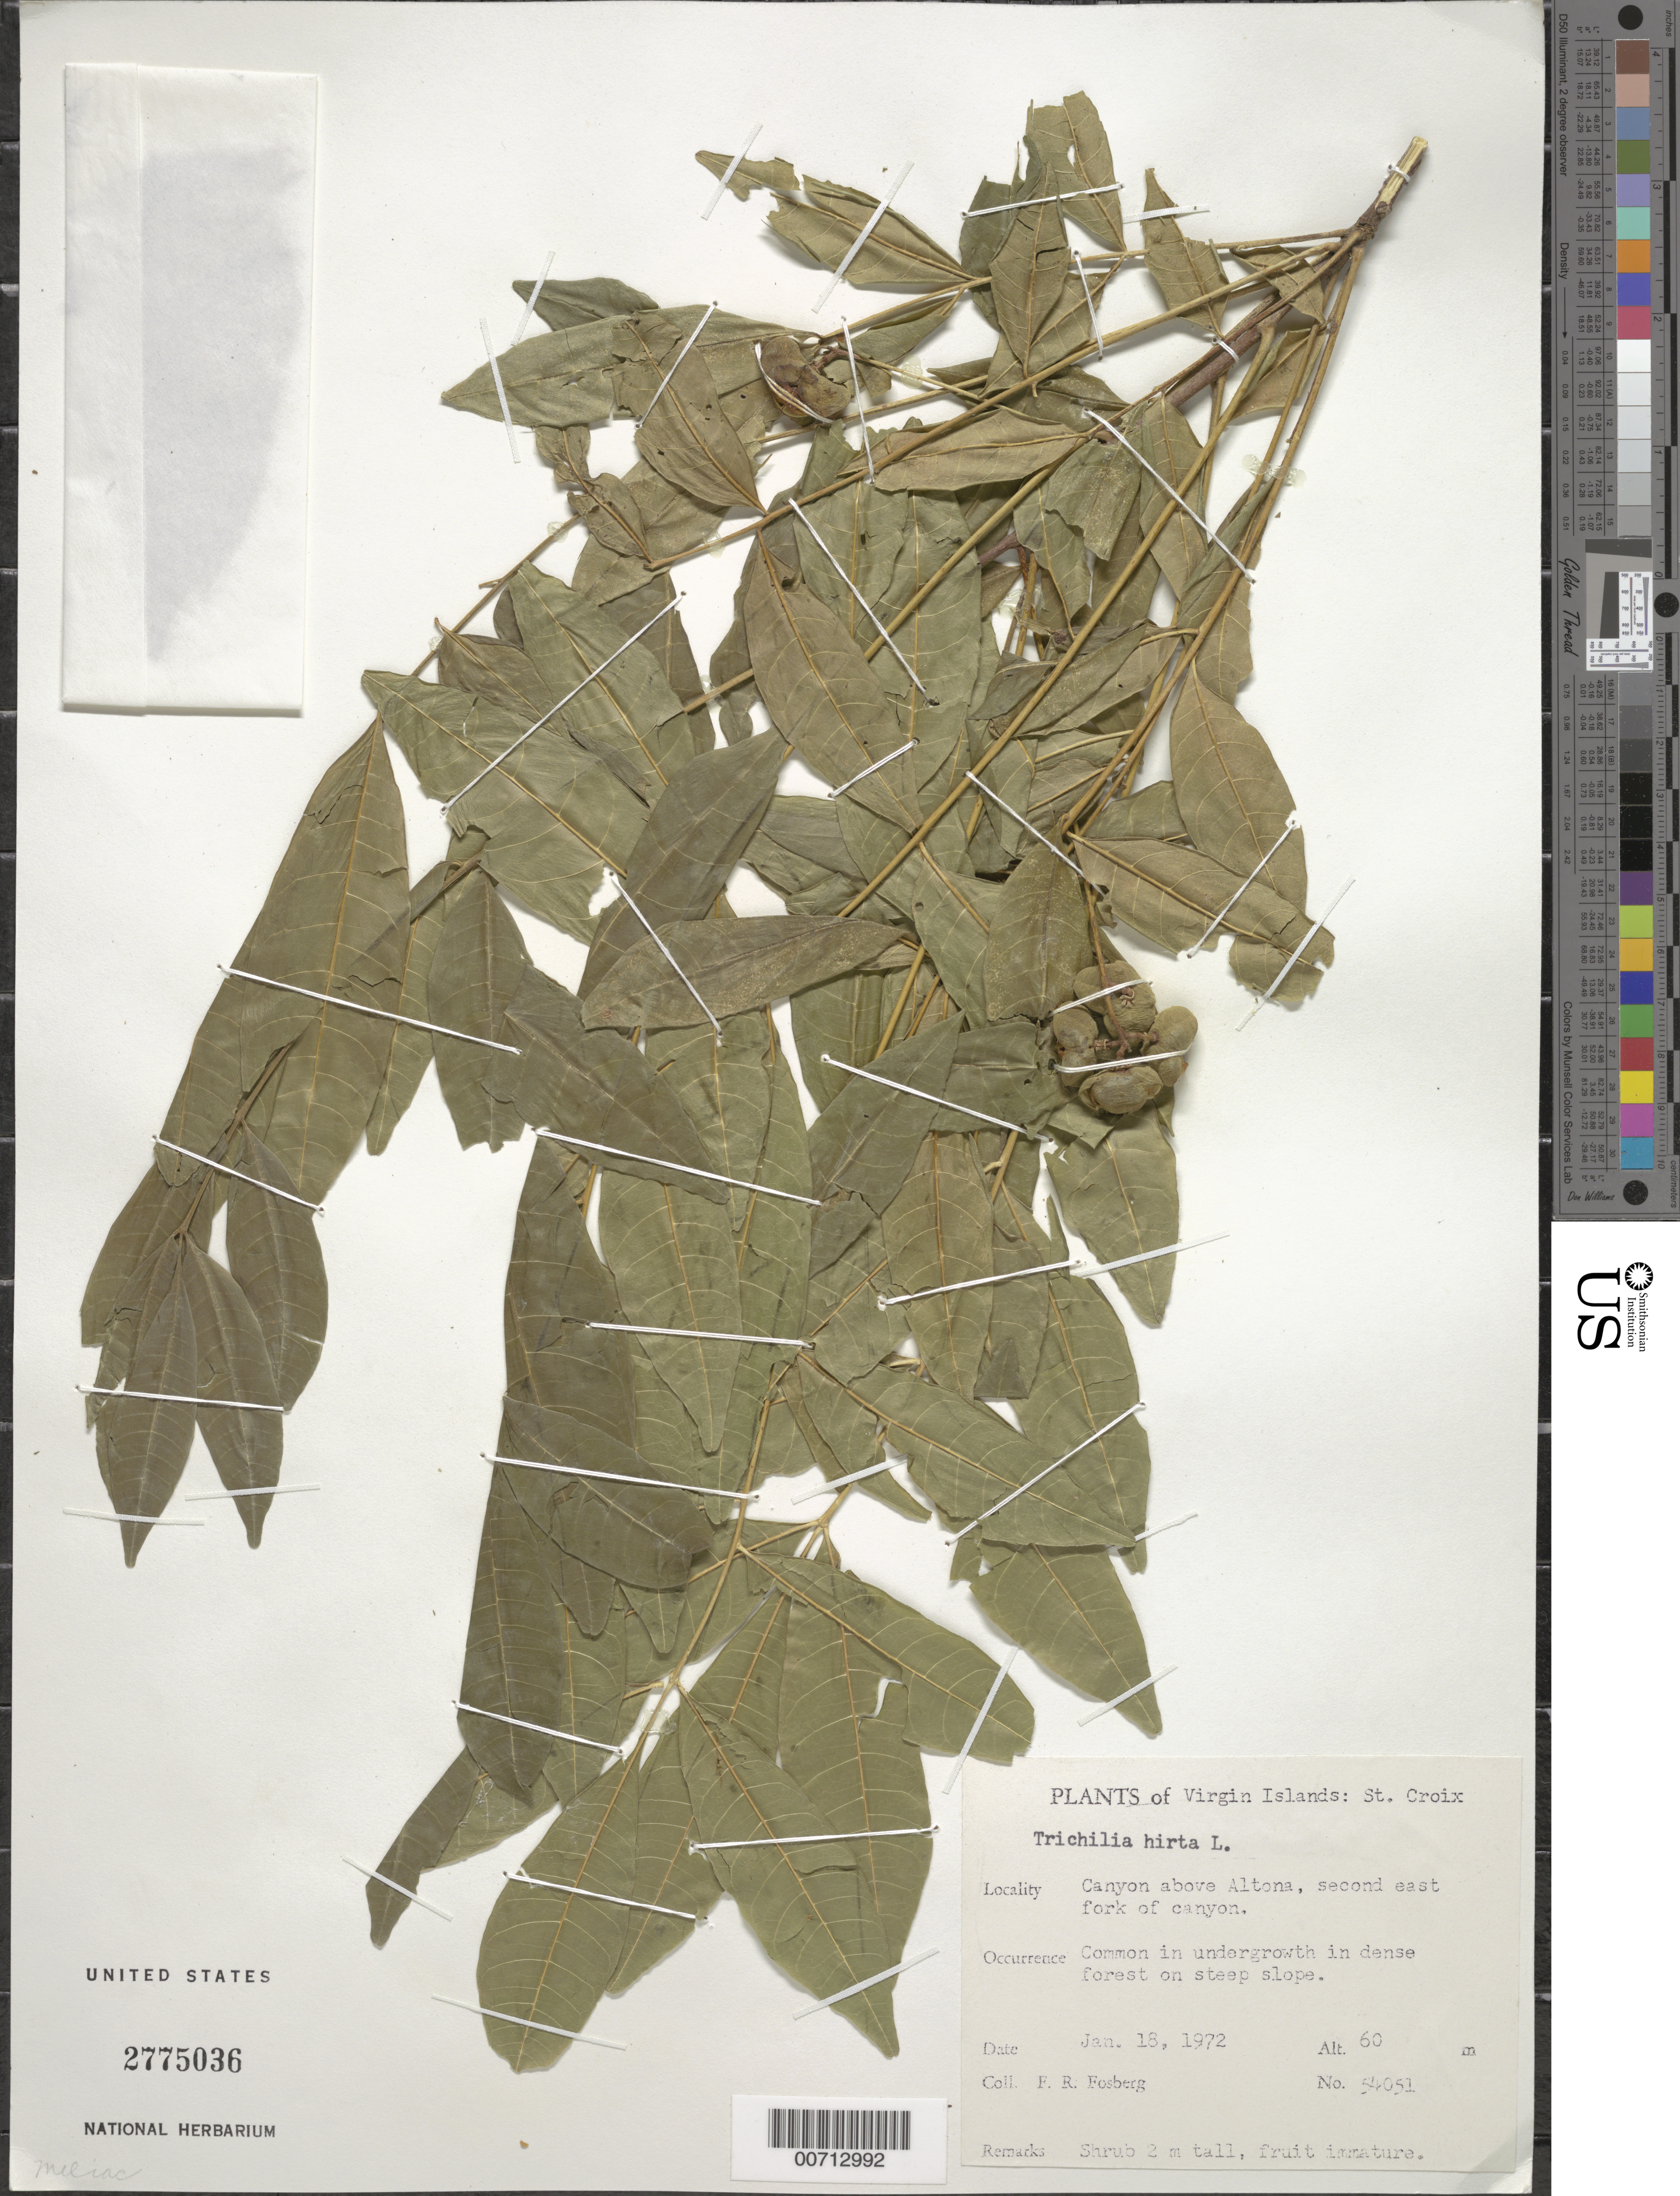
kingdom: Plantae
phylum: Tracheophyta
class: Magnoliopsida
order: Sapindales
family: Meliaceae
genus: Trichilia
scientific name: Trichilia hirta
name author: L.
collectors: F. R. Fosberg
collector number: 54051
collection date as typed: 18 Jan 1972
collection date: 1972-01-18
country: U.S. Virgin Islands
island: St. Croix Island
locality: Canyon above Altona, second east fork of Canyon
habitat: In undergrowth in dense forest on steep slope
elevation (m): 60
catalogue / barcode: US 2775036